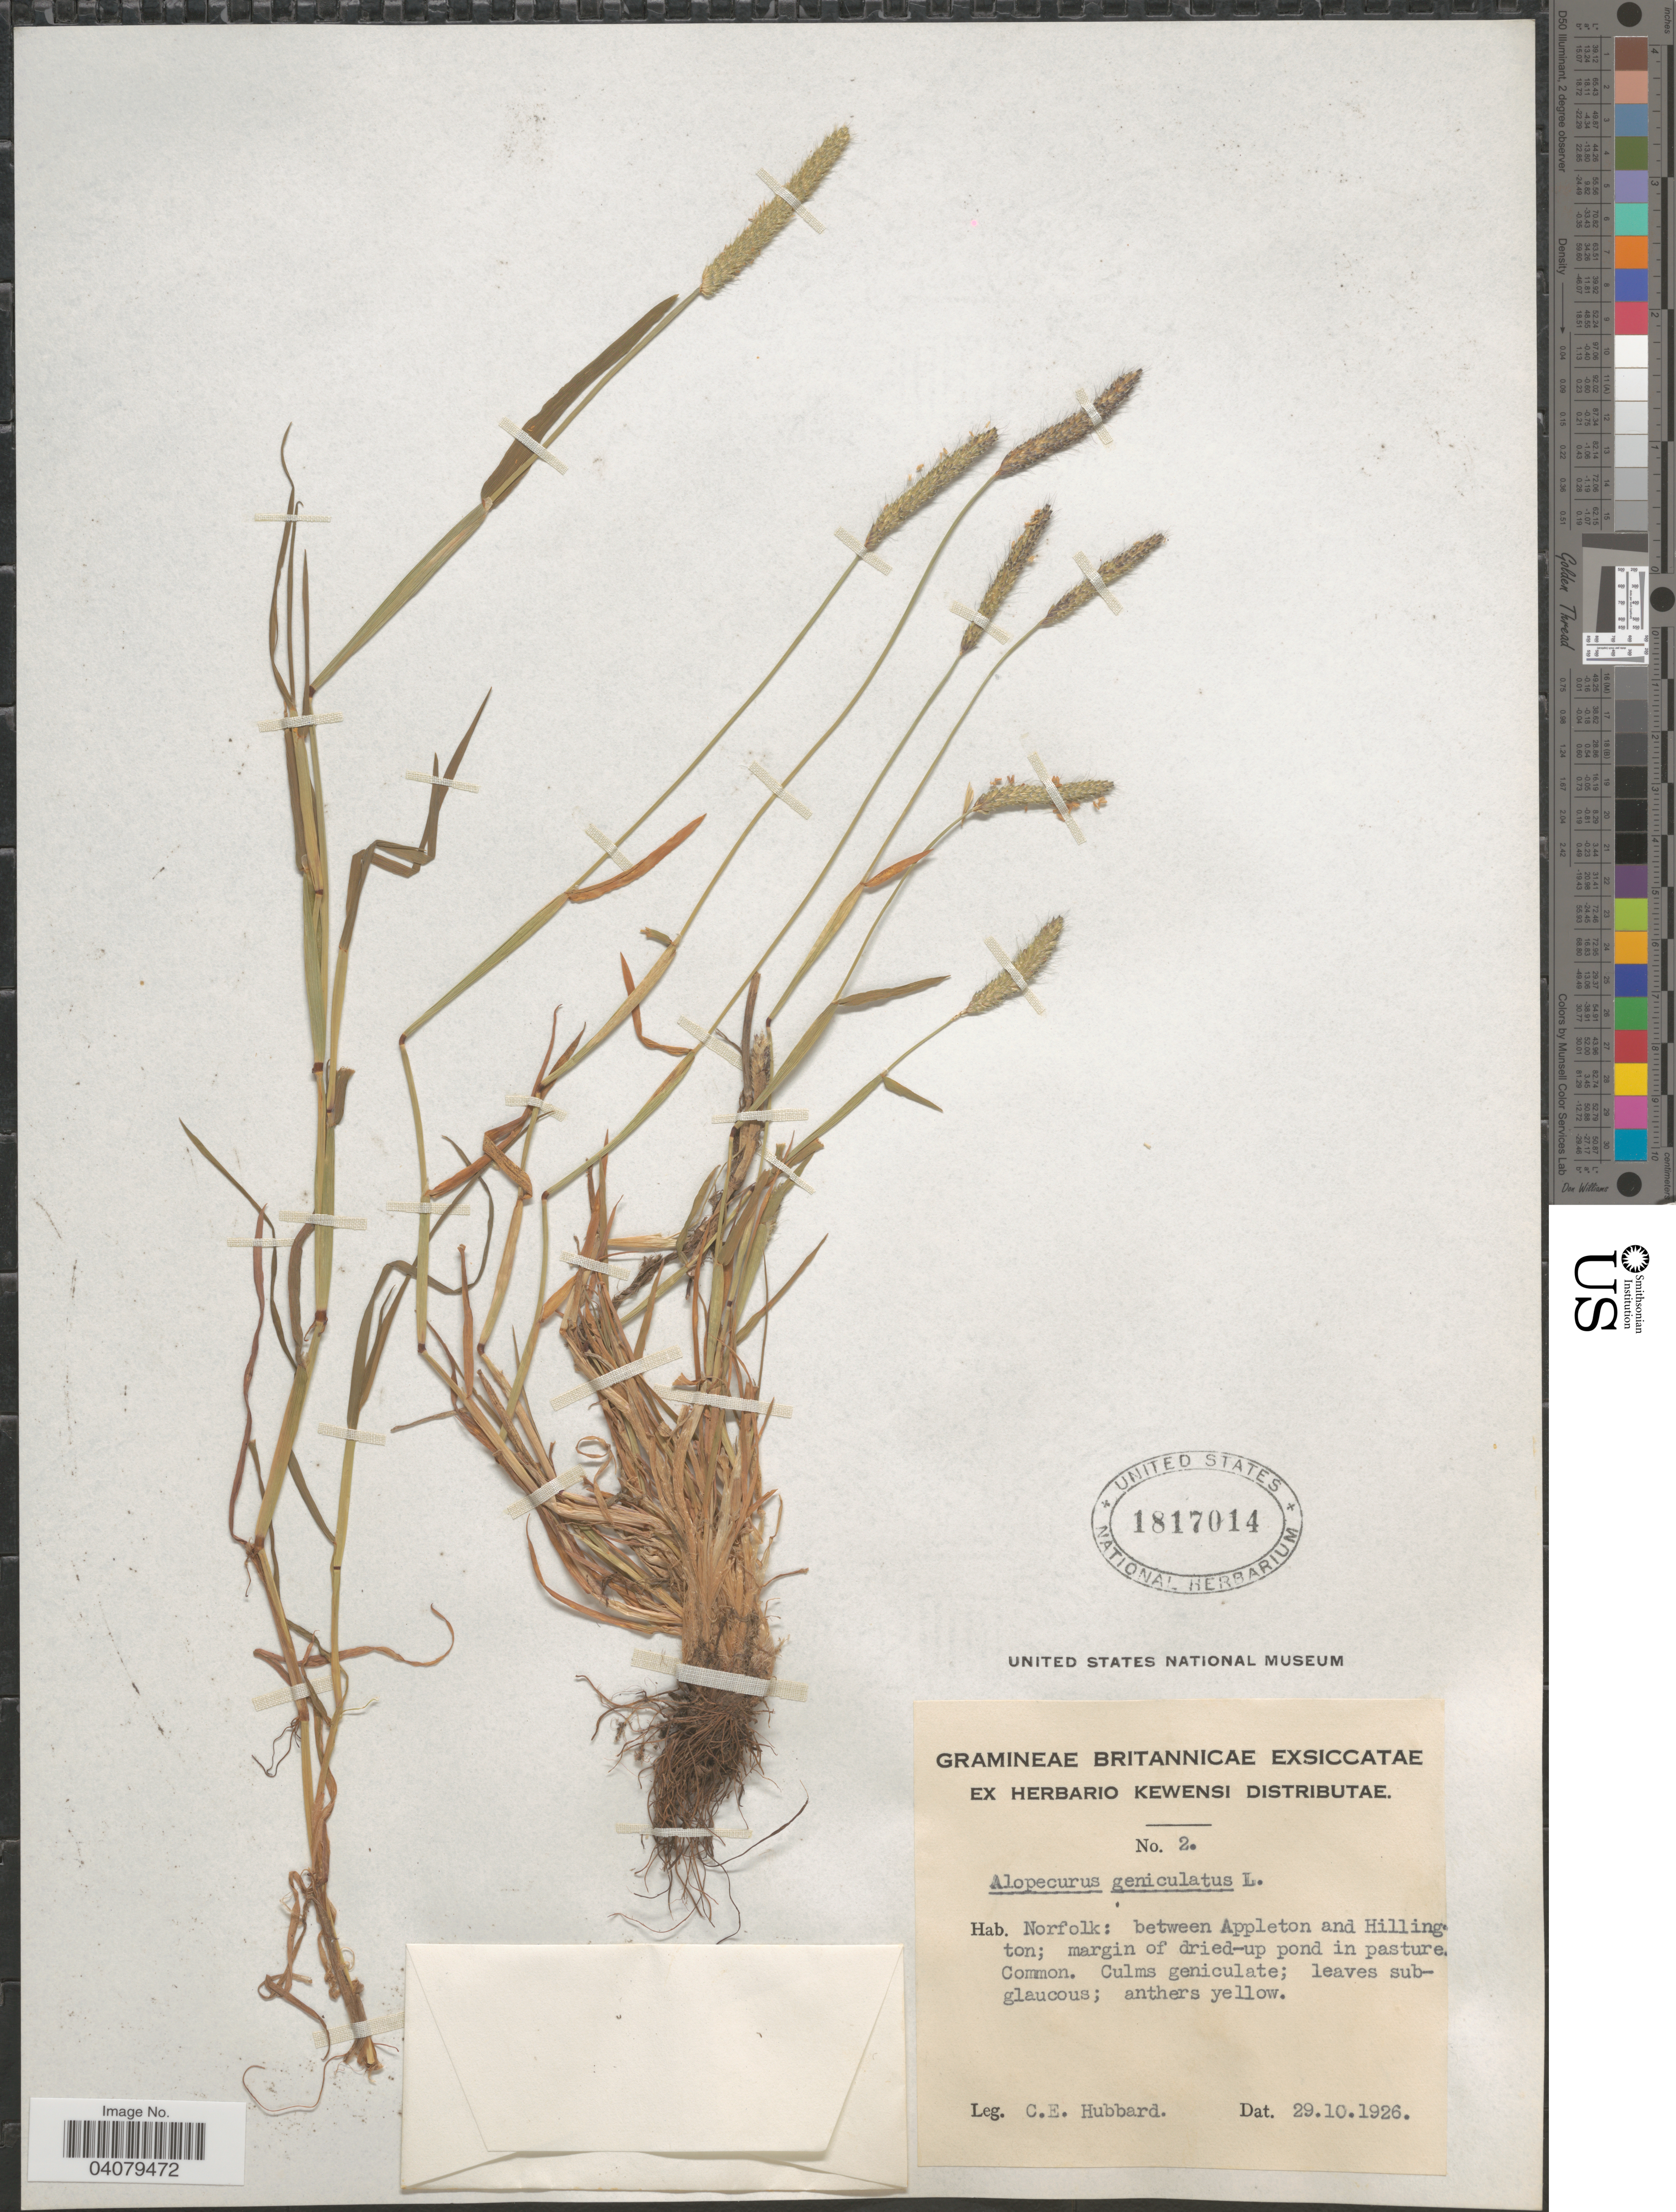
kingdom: Plantae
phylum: Tracheophyta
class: Liliopsida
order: Poales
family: Poaceae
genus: Alopecurus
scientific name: Alopecurus geniculatus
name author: L.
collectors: C. E. Hubbard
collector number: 2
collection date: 1926-10-29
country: United Kingdom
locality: Britannicae. Norfolk: between Appleton and Hillington; margin of dried-up pond in pasture.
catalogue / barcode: US 1817014